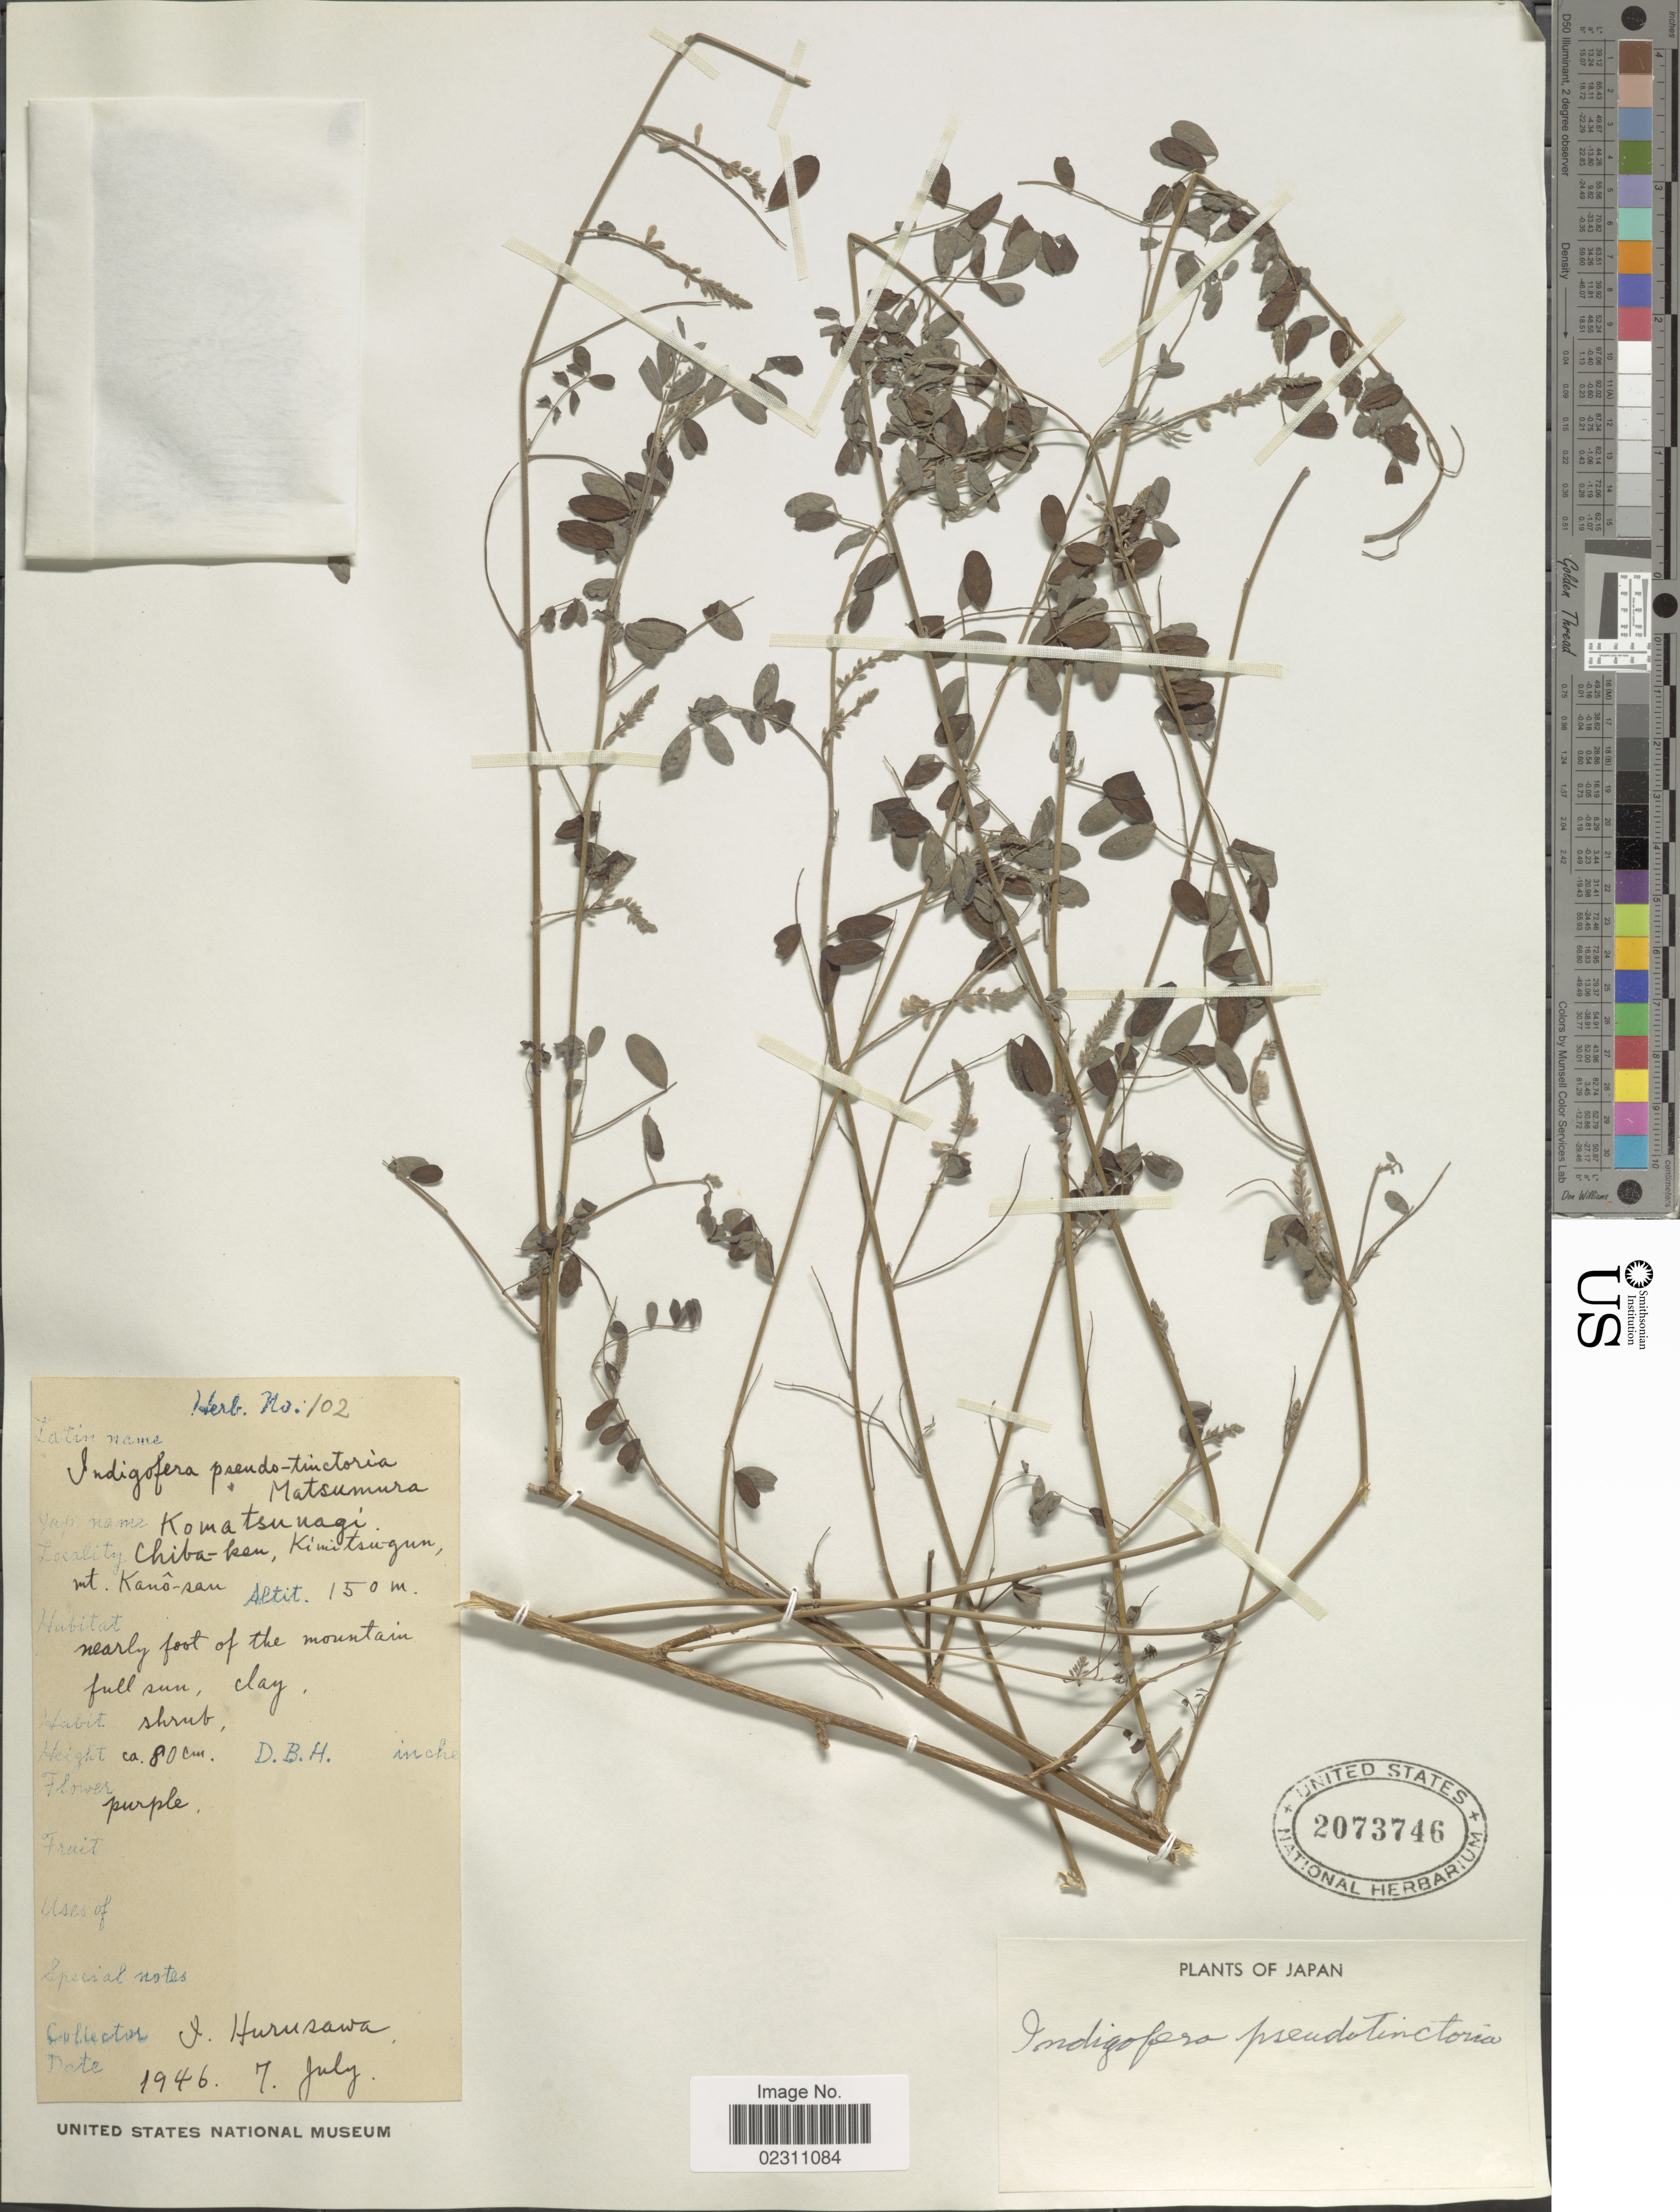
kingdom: Plantae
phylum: Tracheophyta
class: Magnoliopsida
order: Fabales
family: Fabaceae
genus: Indigofera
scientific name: Indigofera pseudotinctoria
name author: Matsum.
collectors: I. Hurusawa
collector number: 102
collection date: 1946-07-07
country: Japan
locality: Chiba-ken, Kimitsu-gun, Mt. Kano-san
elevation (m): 150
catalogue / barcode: US 2073746